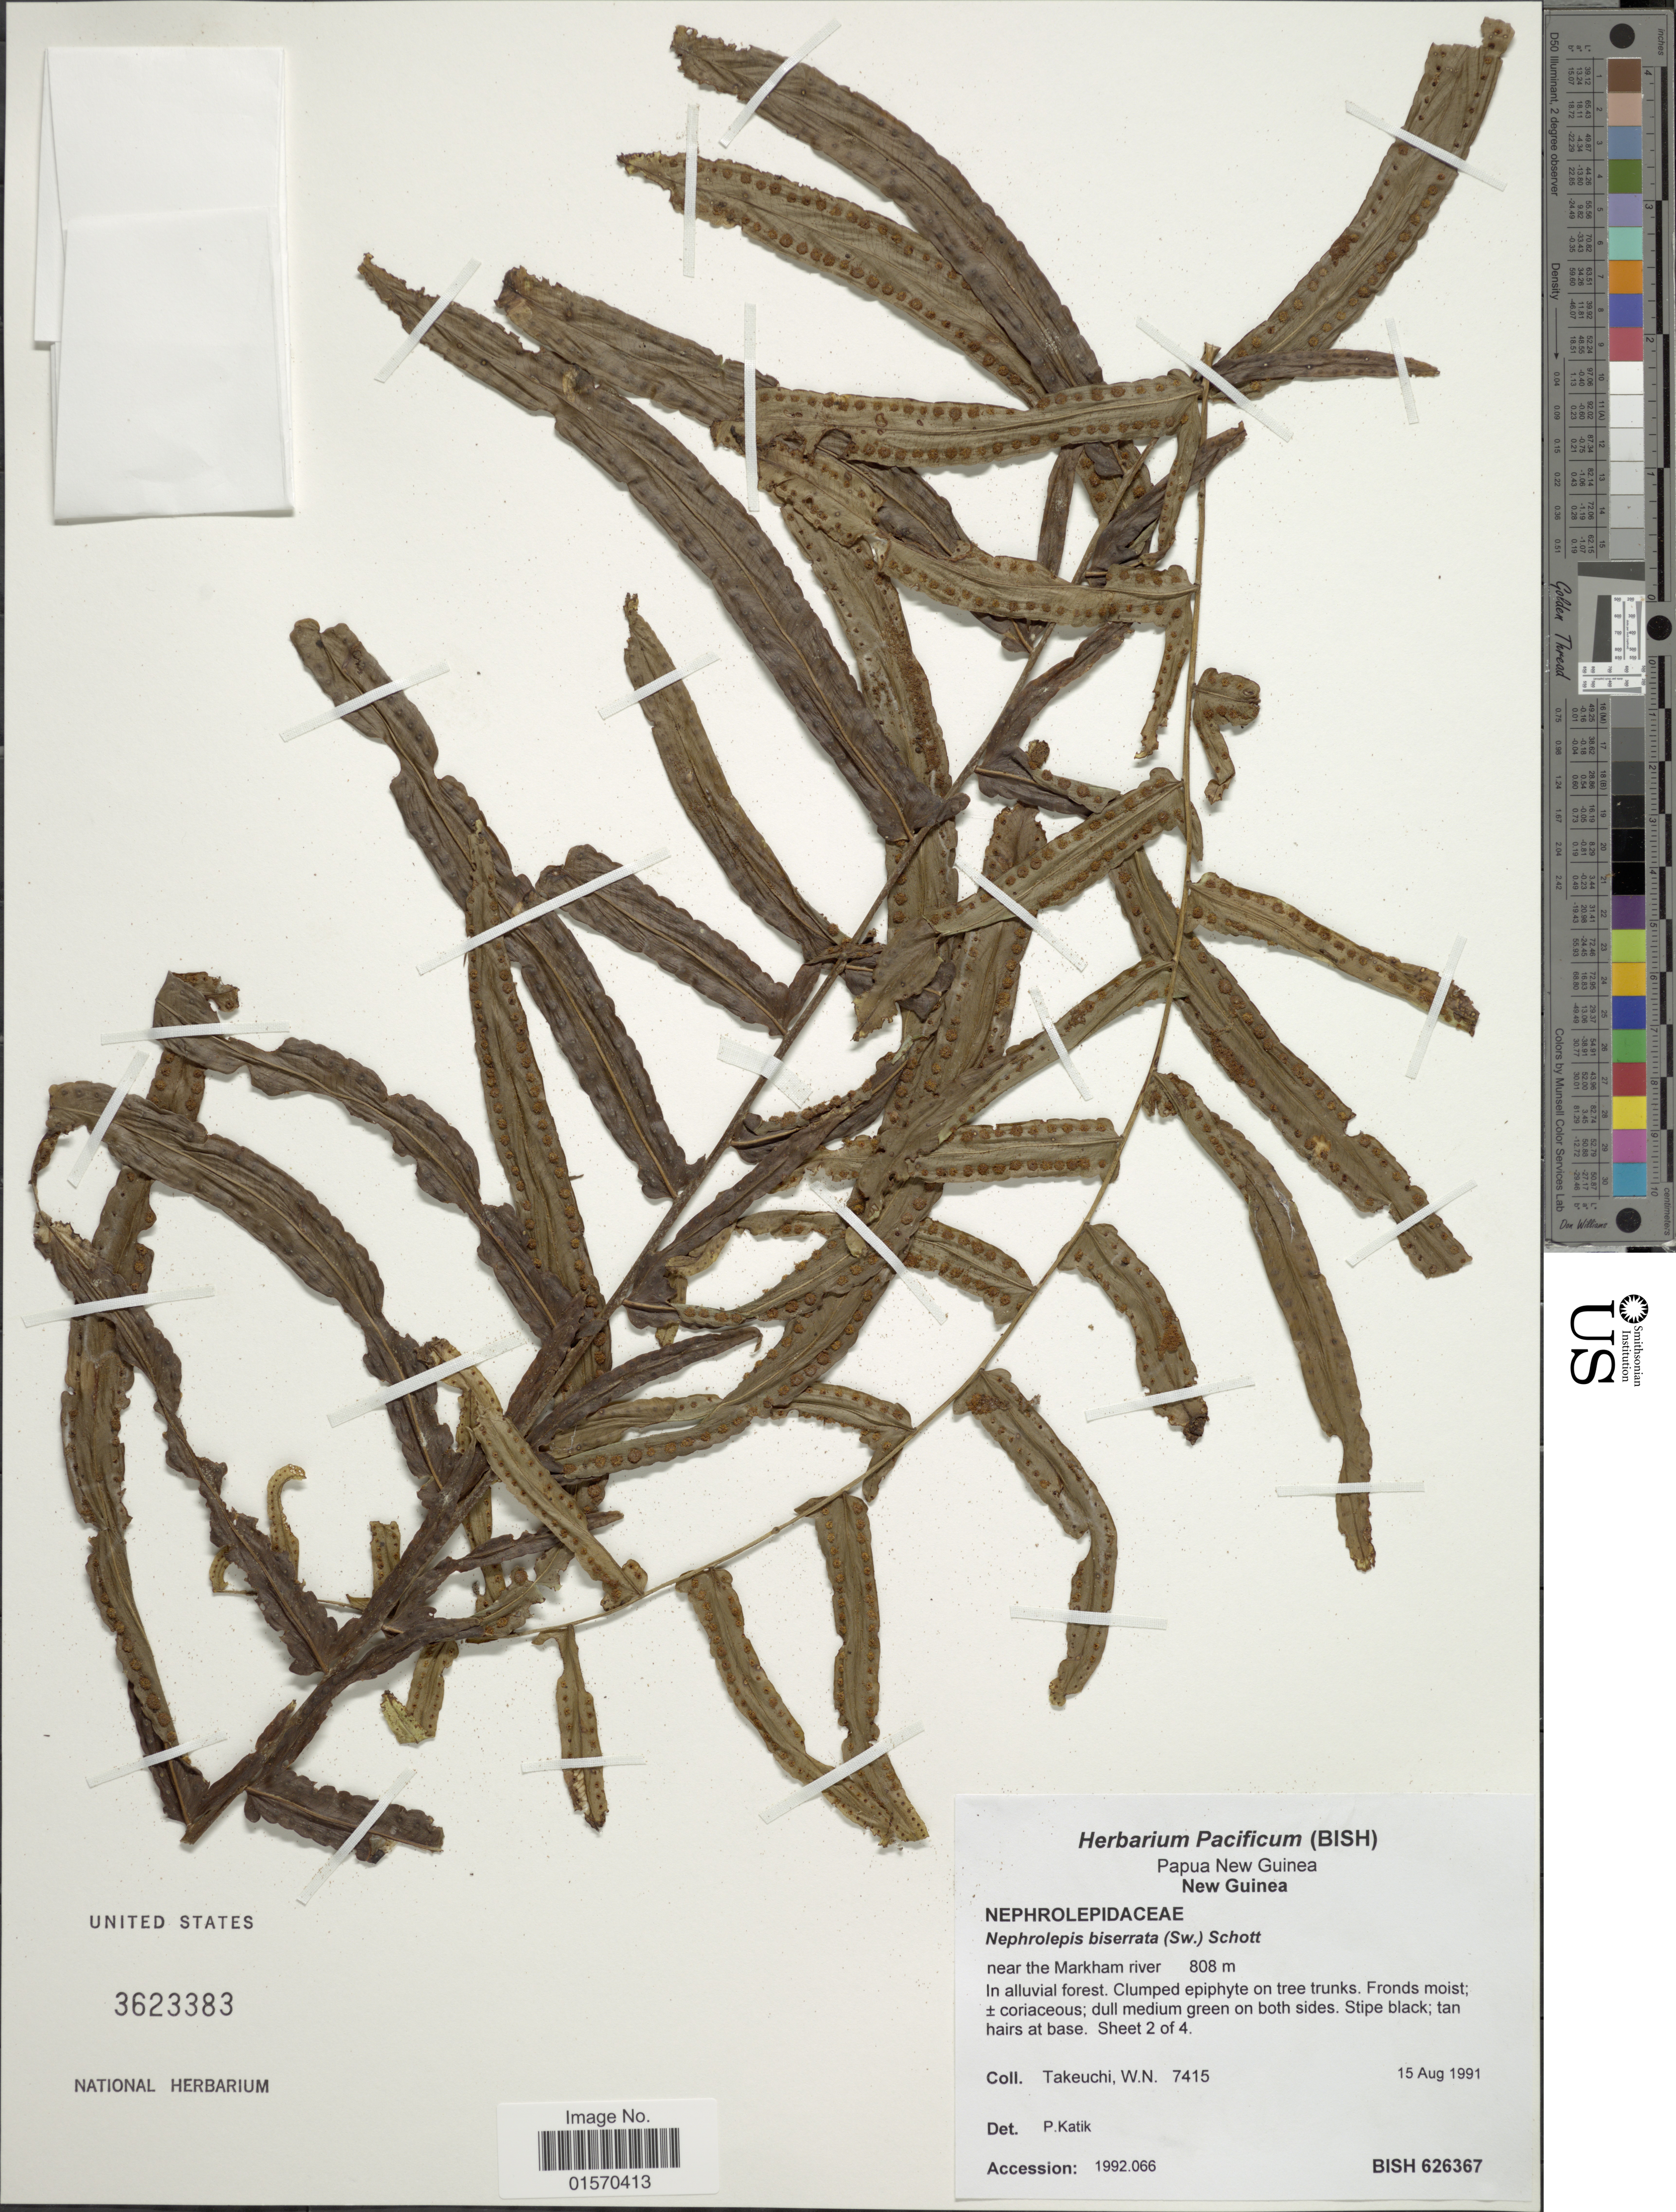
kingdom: Plantae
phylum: Tracheophyta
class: Polypodiopsida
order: Polypodiales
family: Nephrolepidaceae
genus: Nephrolepis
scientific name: Nephrolepis biserrata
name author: (Sw.) Schott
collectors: W. N. Takeuchi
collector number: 7415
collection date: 1991-08-15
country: Papua New Guinea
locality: New Guinea. Near the Markham river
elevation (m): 808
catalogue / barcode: US 3623383